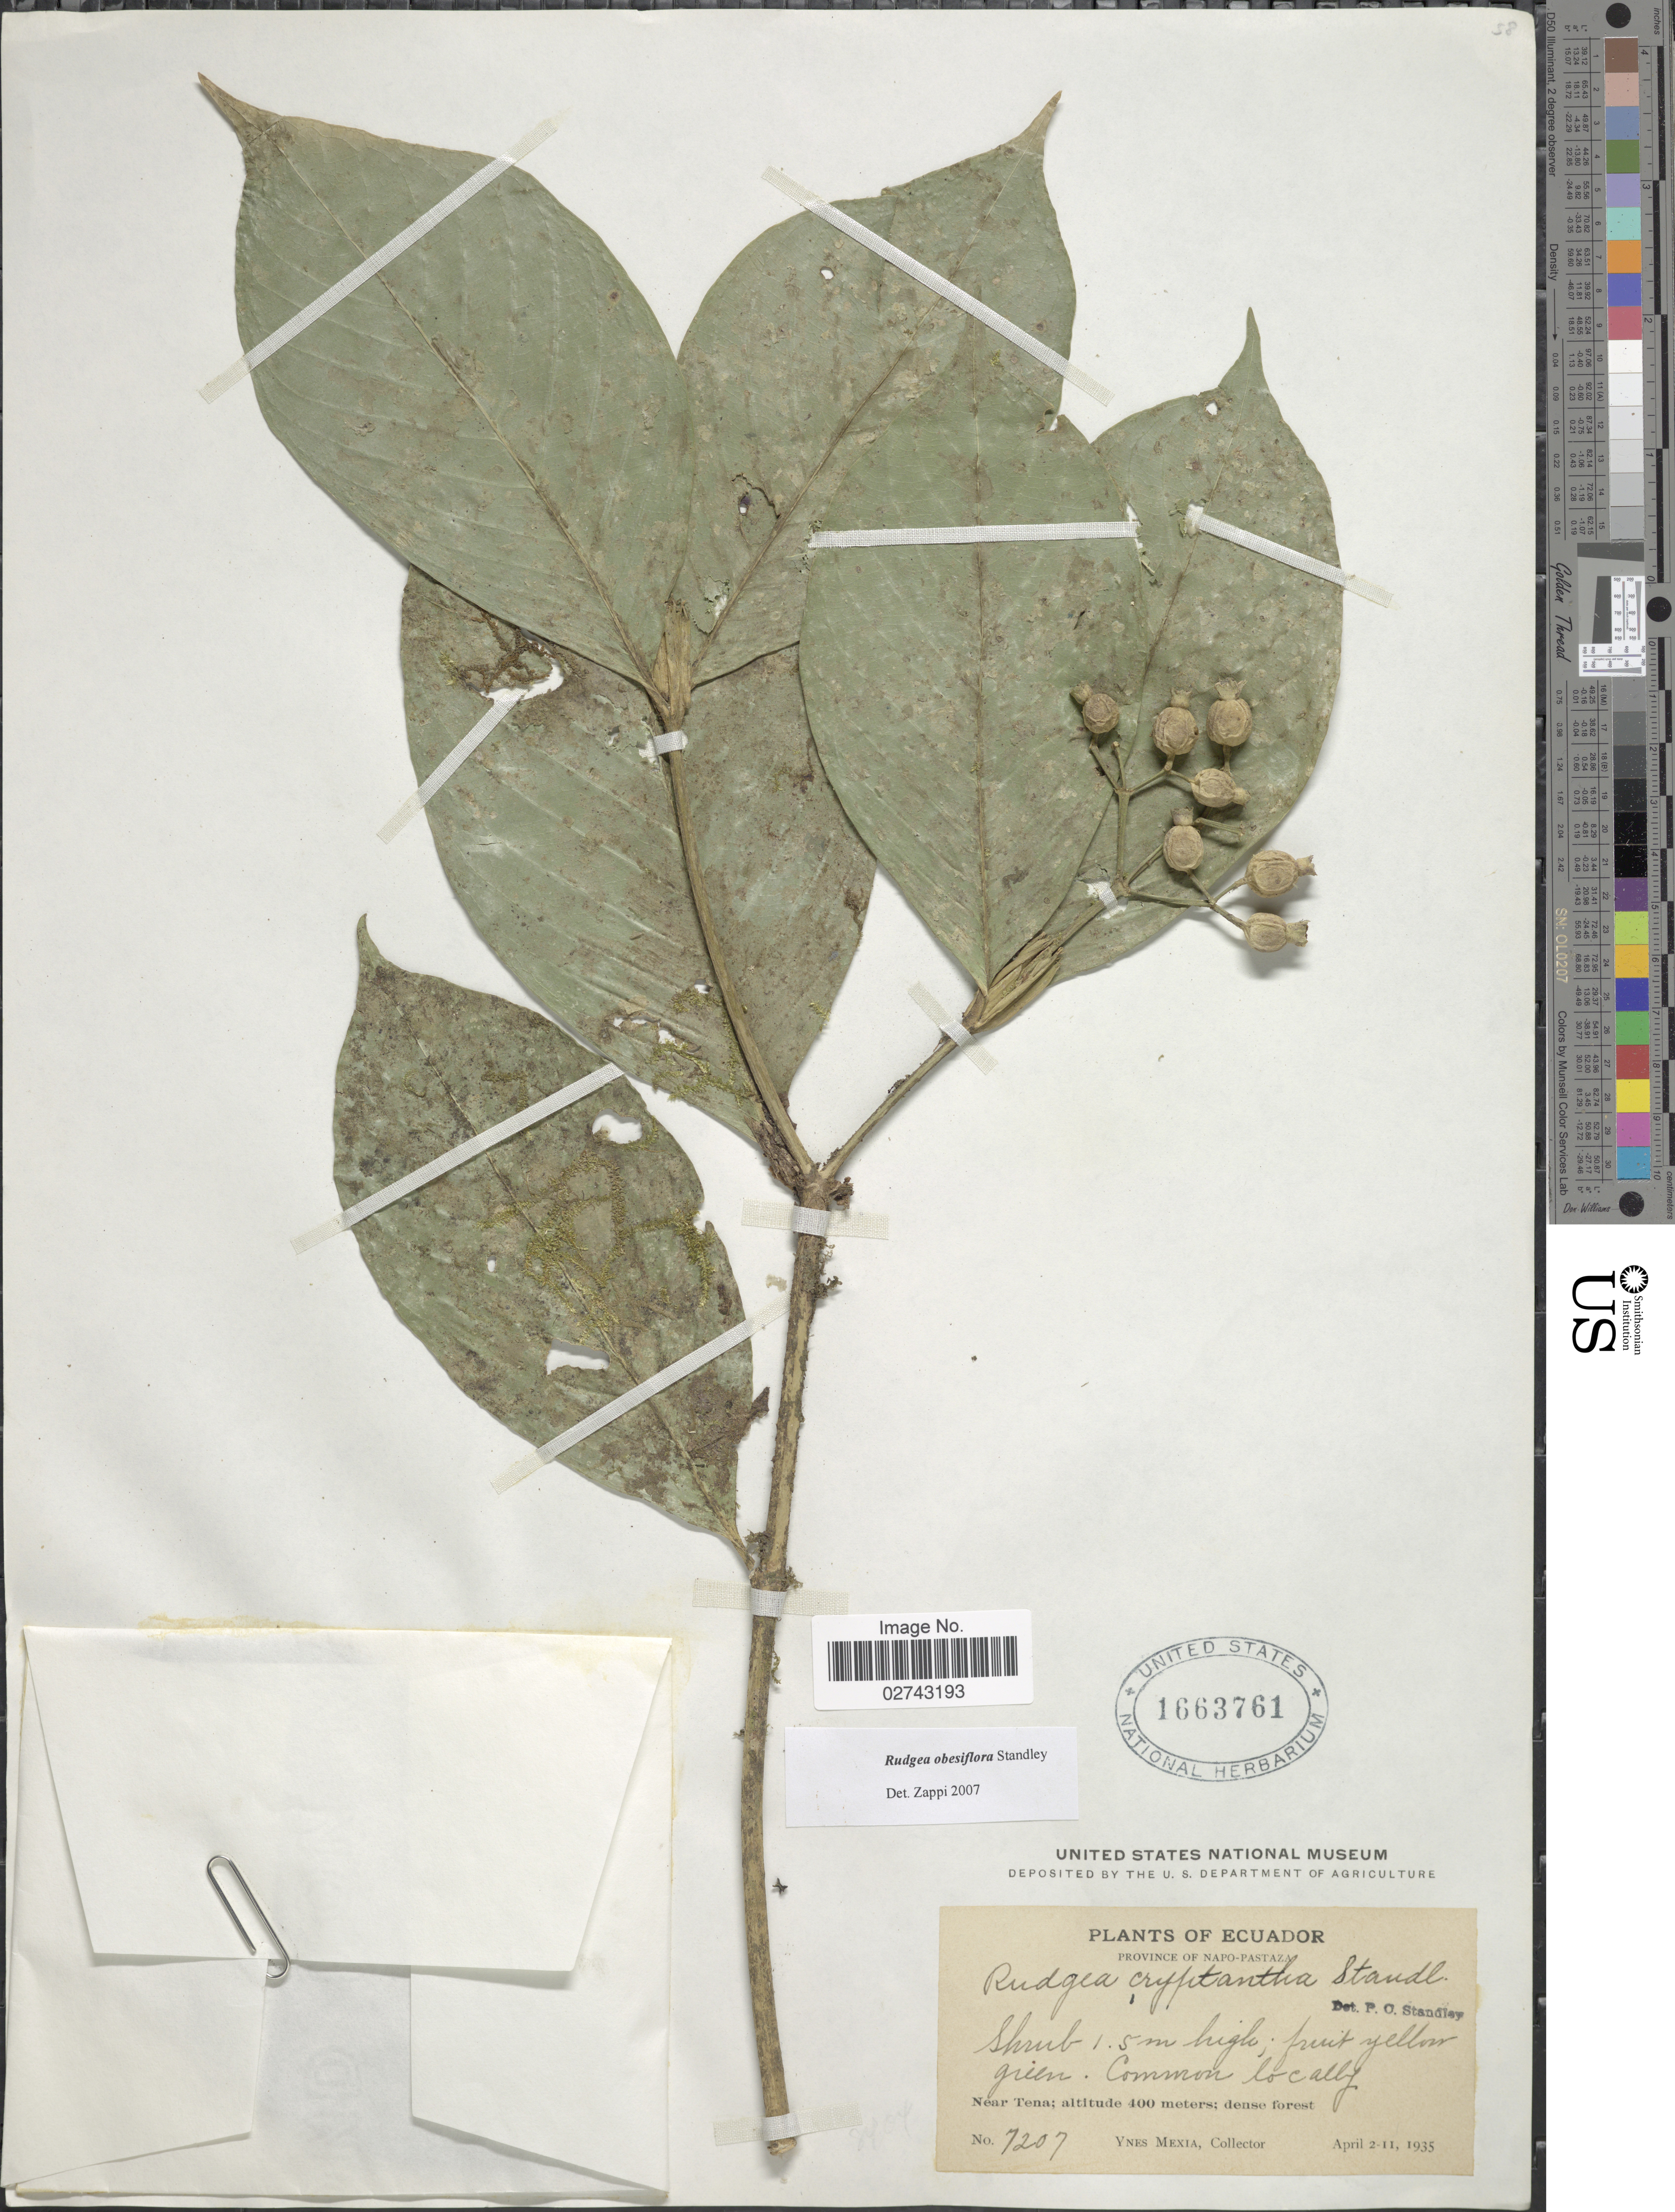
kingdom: Plantae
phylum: Tracheophyta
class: Magnoliopsida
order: Gentianales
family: Rubiaceae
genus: Rudgea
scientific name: Rudgea obesiflora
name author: Standl.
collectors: Y. Mexia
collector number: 7207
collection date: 1935-04-02/1935-04-11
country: Ecuador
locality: Province of Napo-Pastaza, Near Tena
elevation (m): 400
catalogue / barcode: US 1663761